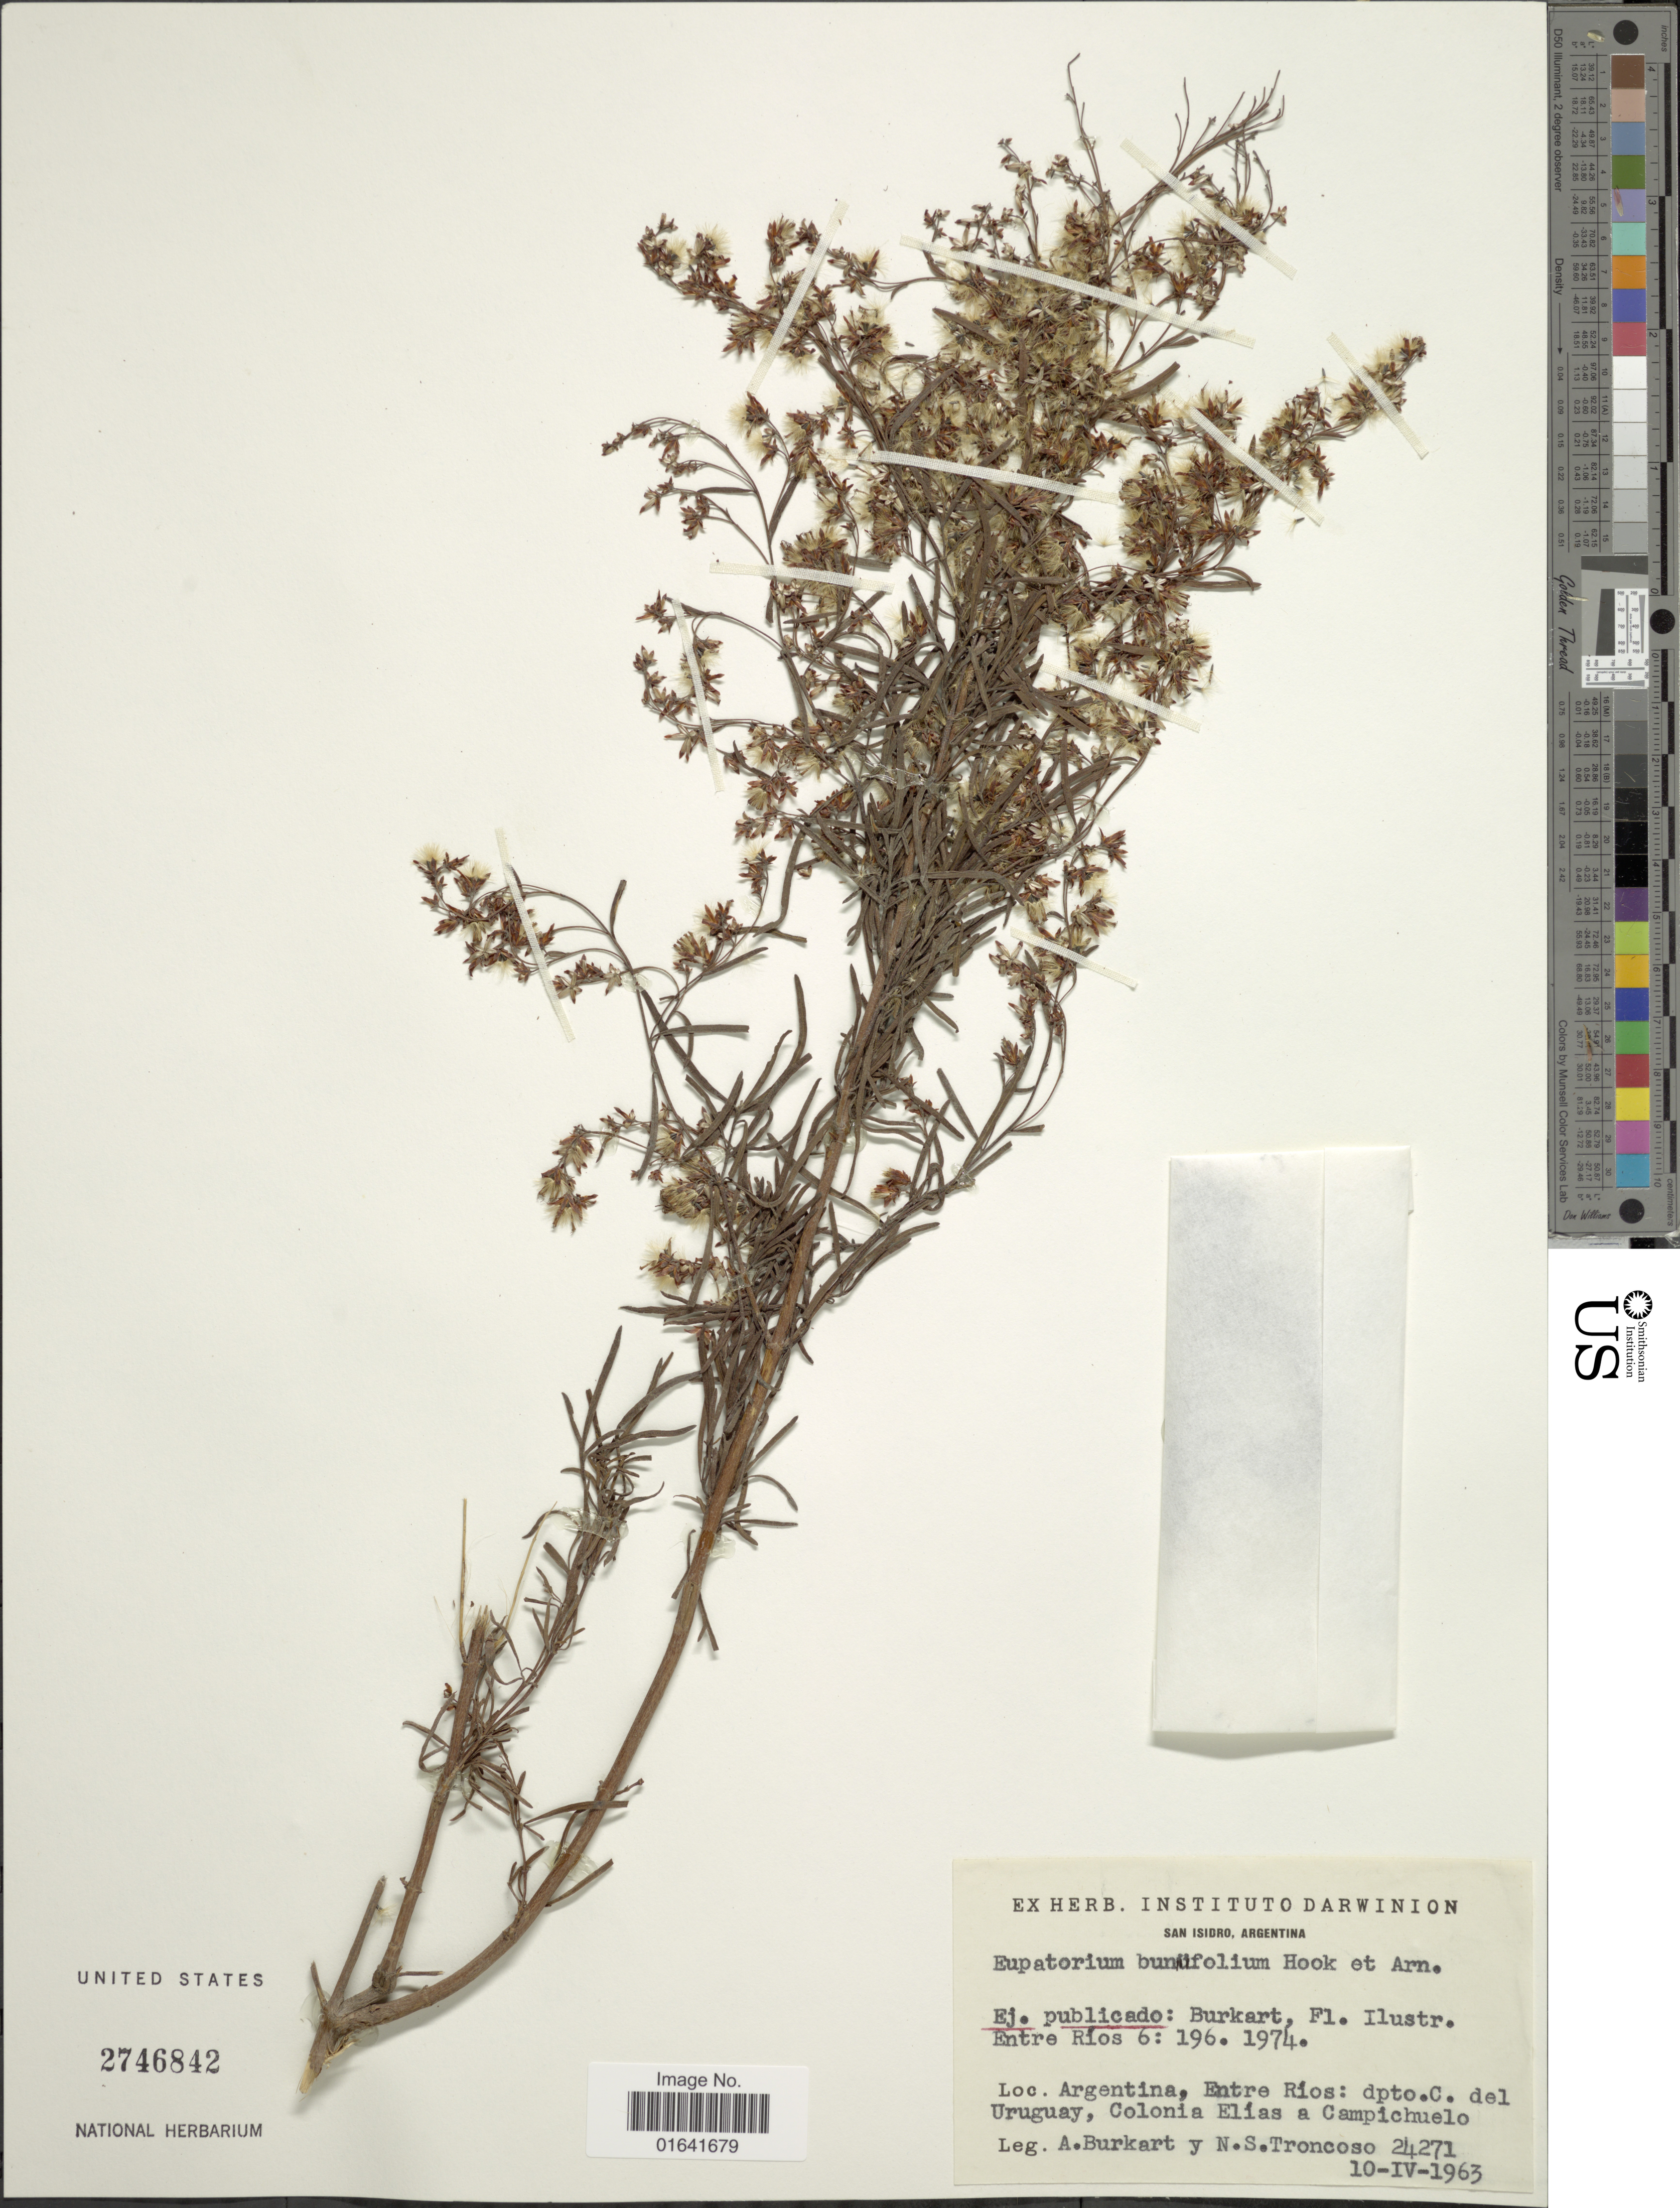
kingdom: Plantae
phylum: Tracheophyta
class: Magnoliopsida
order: Asterales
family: Asteraceae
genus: Acanthostyles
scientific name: Acanthostyles buniifolius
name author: (Hook. & Arn.) R.M. King & H. Rob.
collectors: A. E. Burkart & N. Troncoso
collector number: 24271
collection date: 1963-04-10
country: Argentina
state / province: Entre Rios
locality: Dpto. C. del Uruguay, Colonia Elías a Campichuelo.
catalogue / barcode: US 2746842